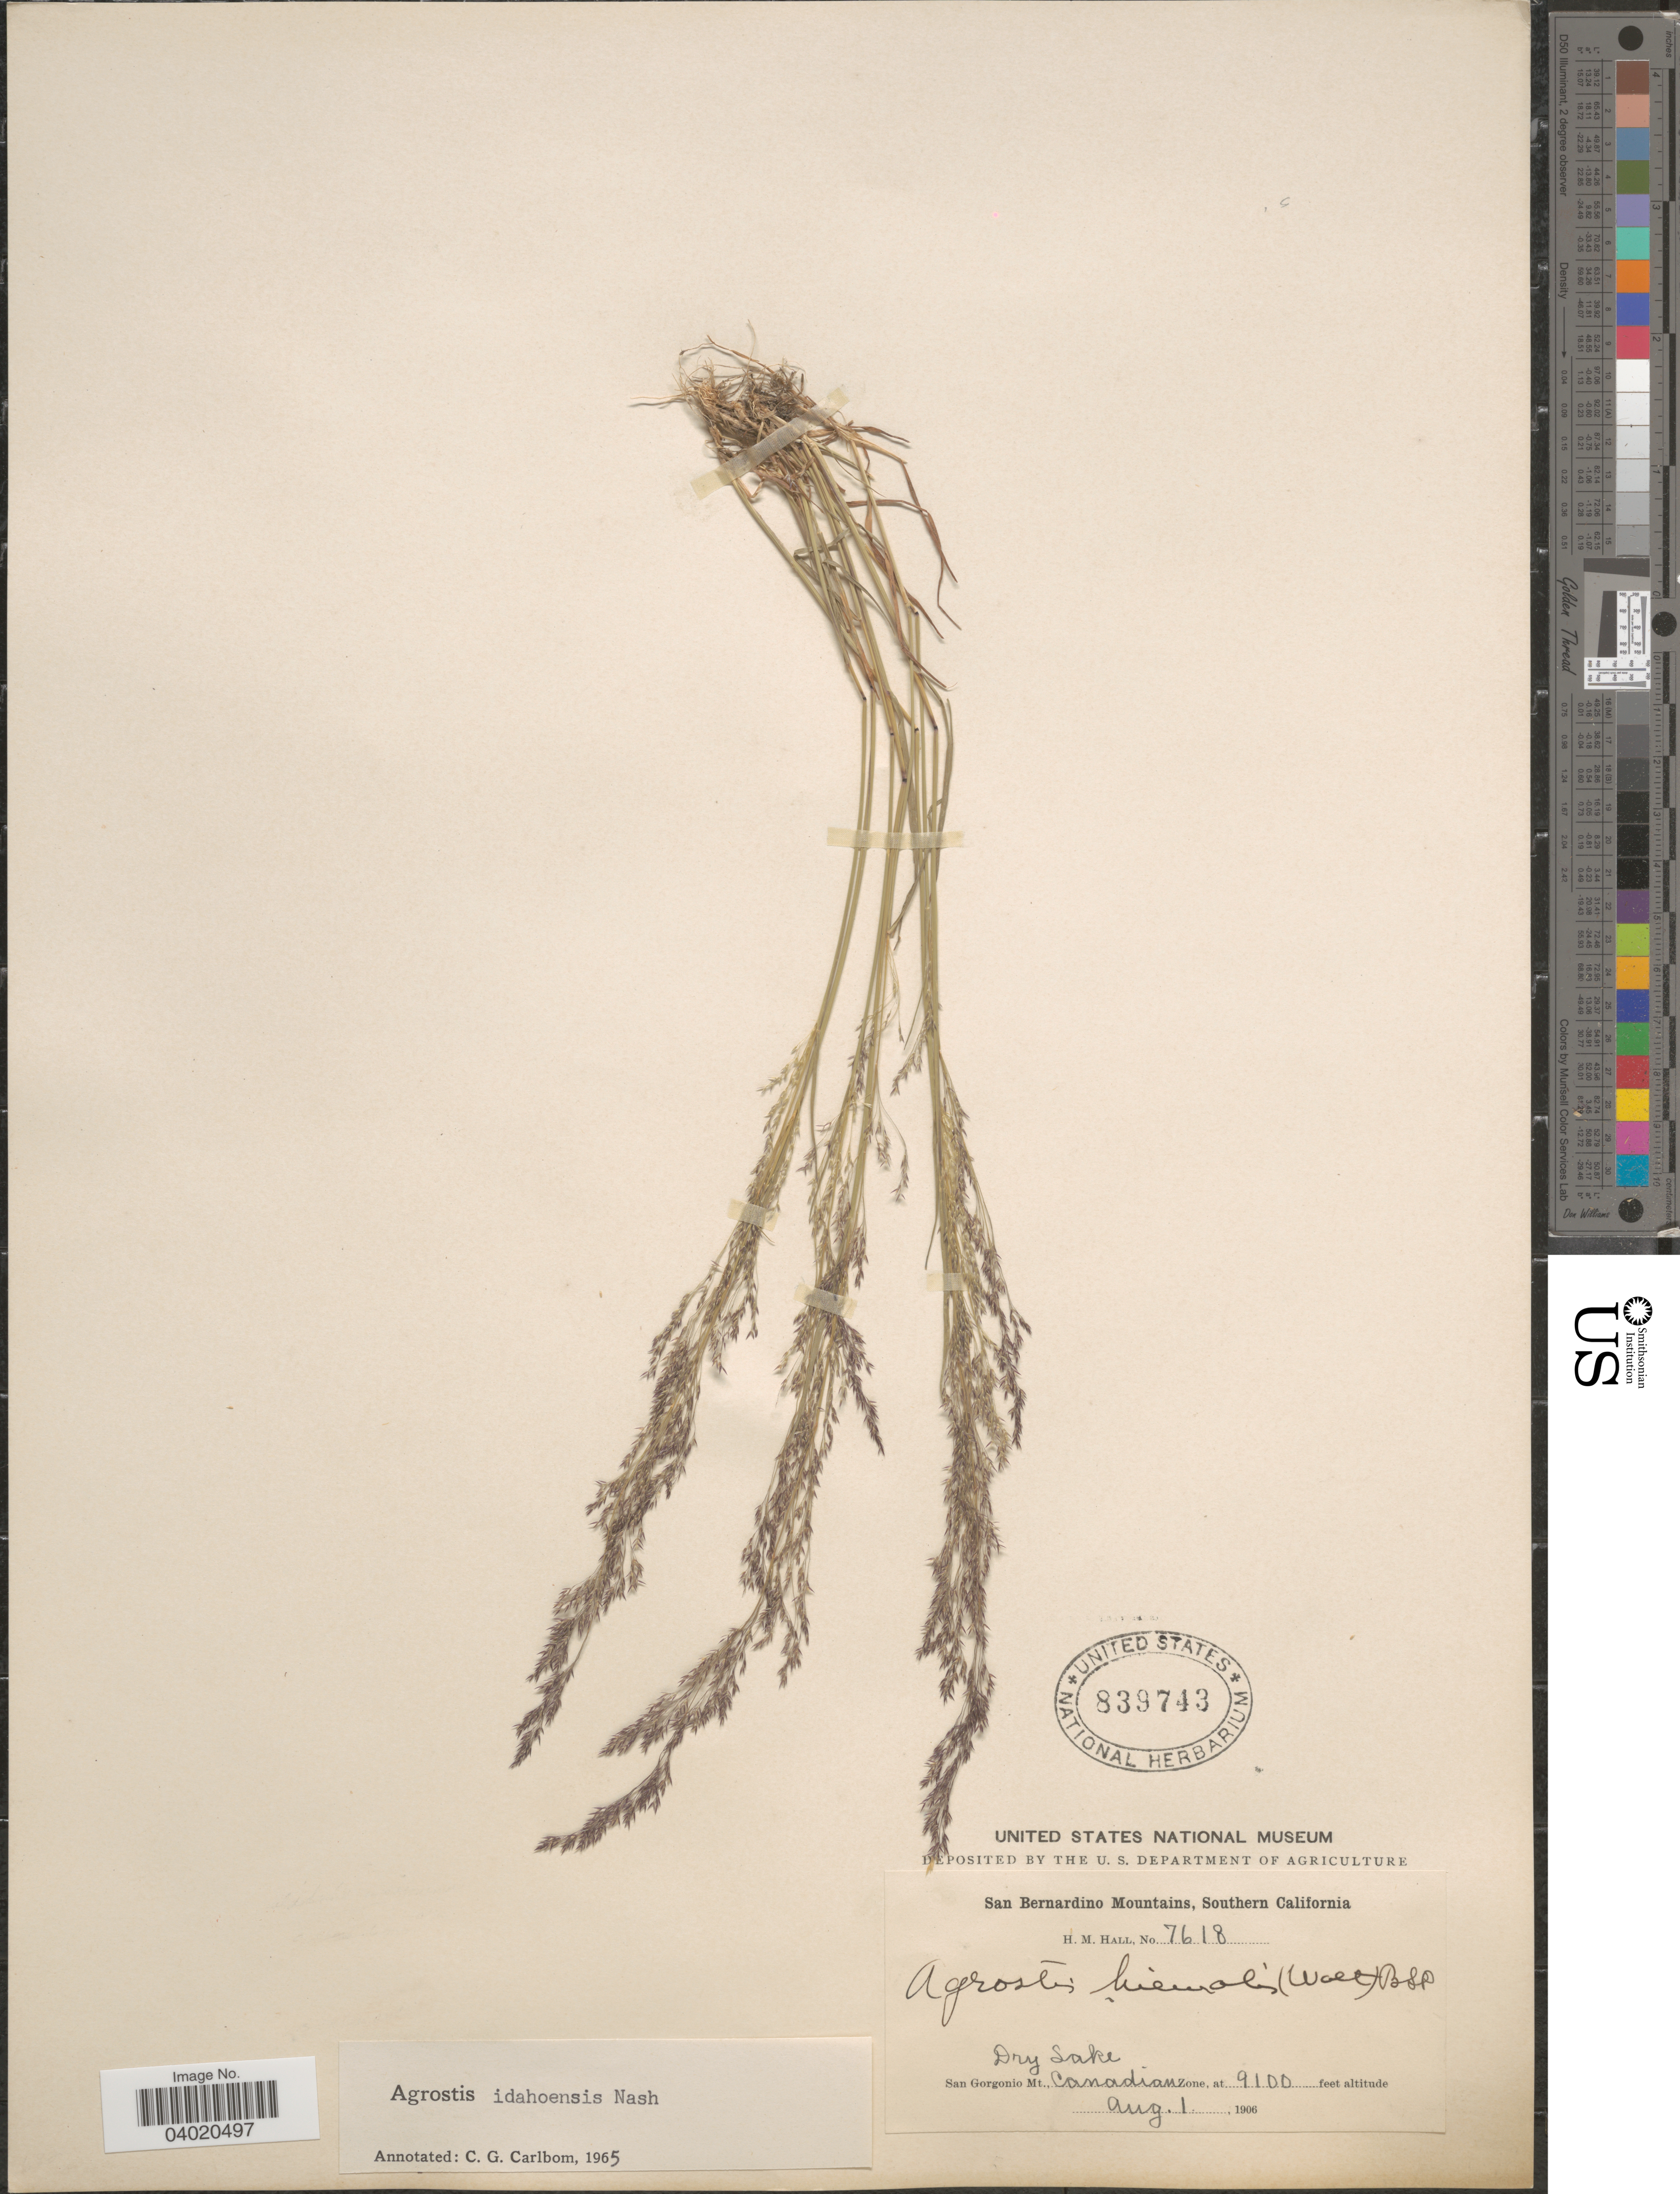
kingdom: Plantae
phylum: Tracheophyta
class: Liliopsida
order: Poales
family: Poaceae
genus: Agrostis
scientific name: Agrostis idahoensis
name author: Nash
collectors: H. M. Hall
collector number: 7618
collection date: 1906-08-01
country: United States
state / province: California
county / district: San Bernardino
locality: San Bernardino Mountains, Southern California. Dry Lake. San Gorgonio Mt. Canadian Zone.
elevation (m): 2774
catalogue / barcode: US 839743